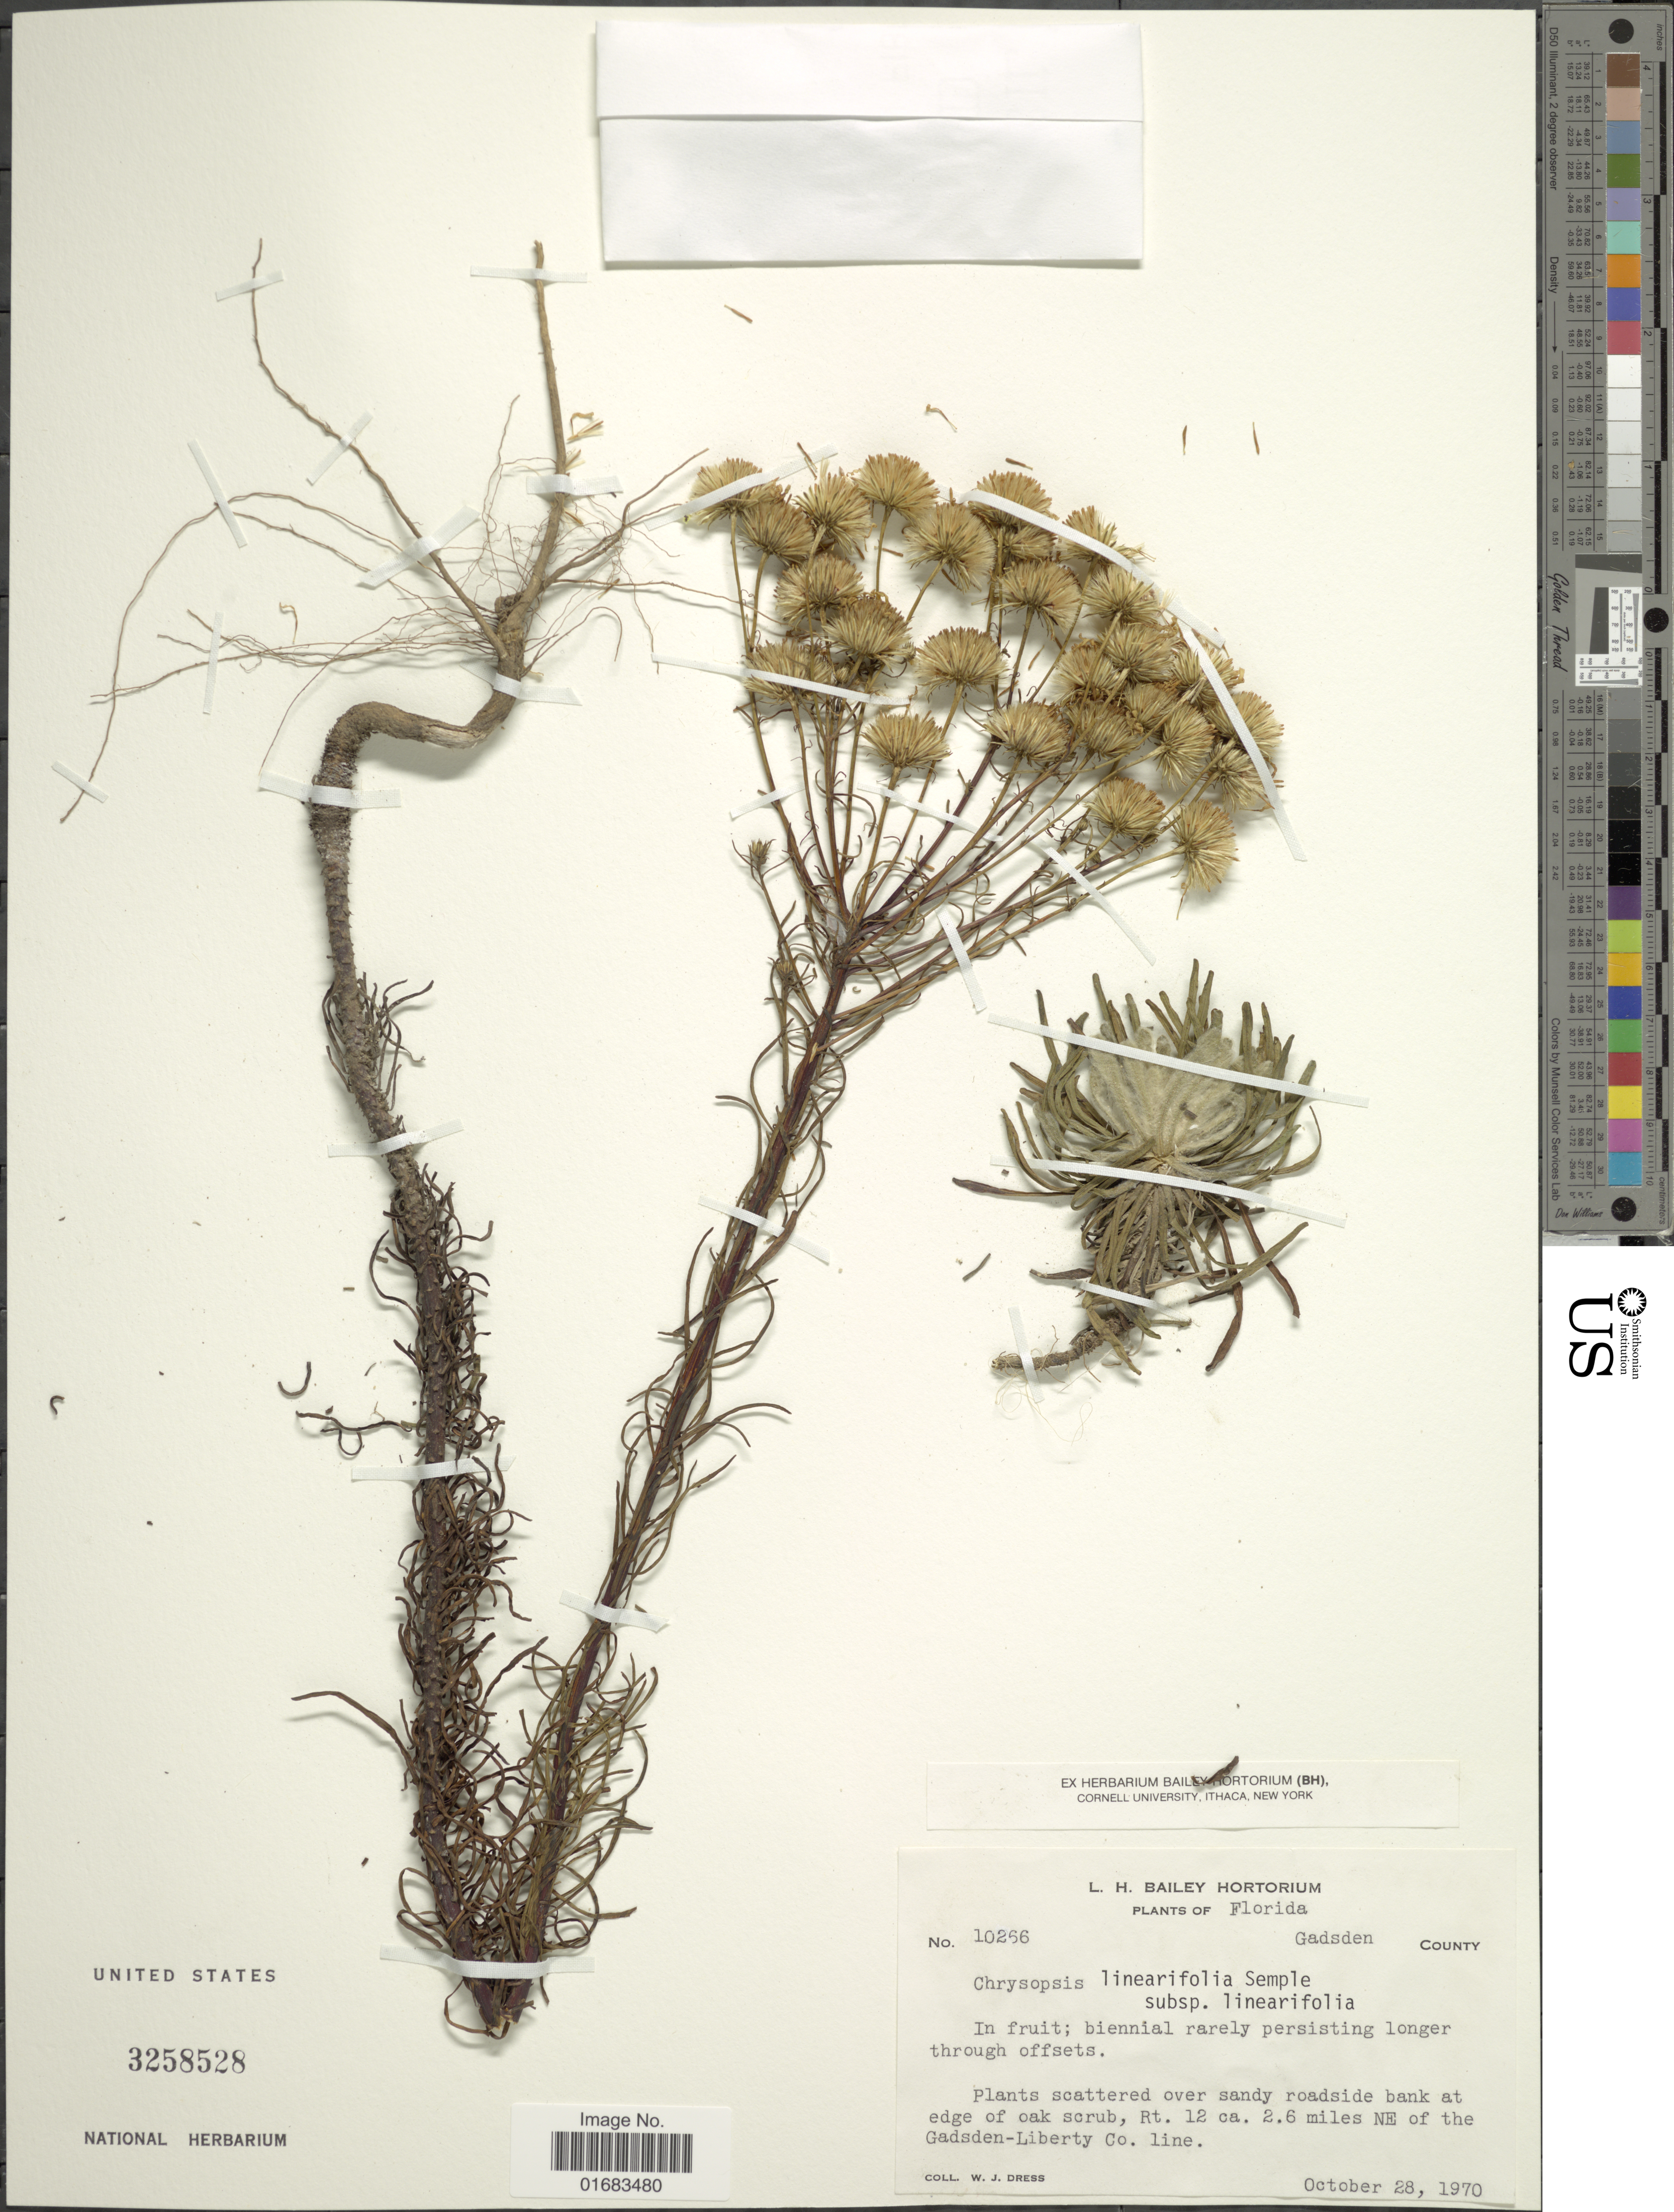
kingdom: Plantae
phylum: Tracheophyta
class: Magnoliopsida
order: Asterales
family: Asteraceae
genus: Chrysopsis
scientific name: Chrysopsis linearifolia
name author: Semple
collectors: W. Dress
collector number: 10266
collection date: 1970-10-28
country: United States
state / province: Florida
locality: Gadsden county, Plants scattered over Sandt roadside bank at edge of oak scrub, Rt 12 ca. 2.6 miles NE of the Gadsden - Liberty Co. line.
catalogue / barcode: US 3258528